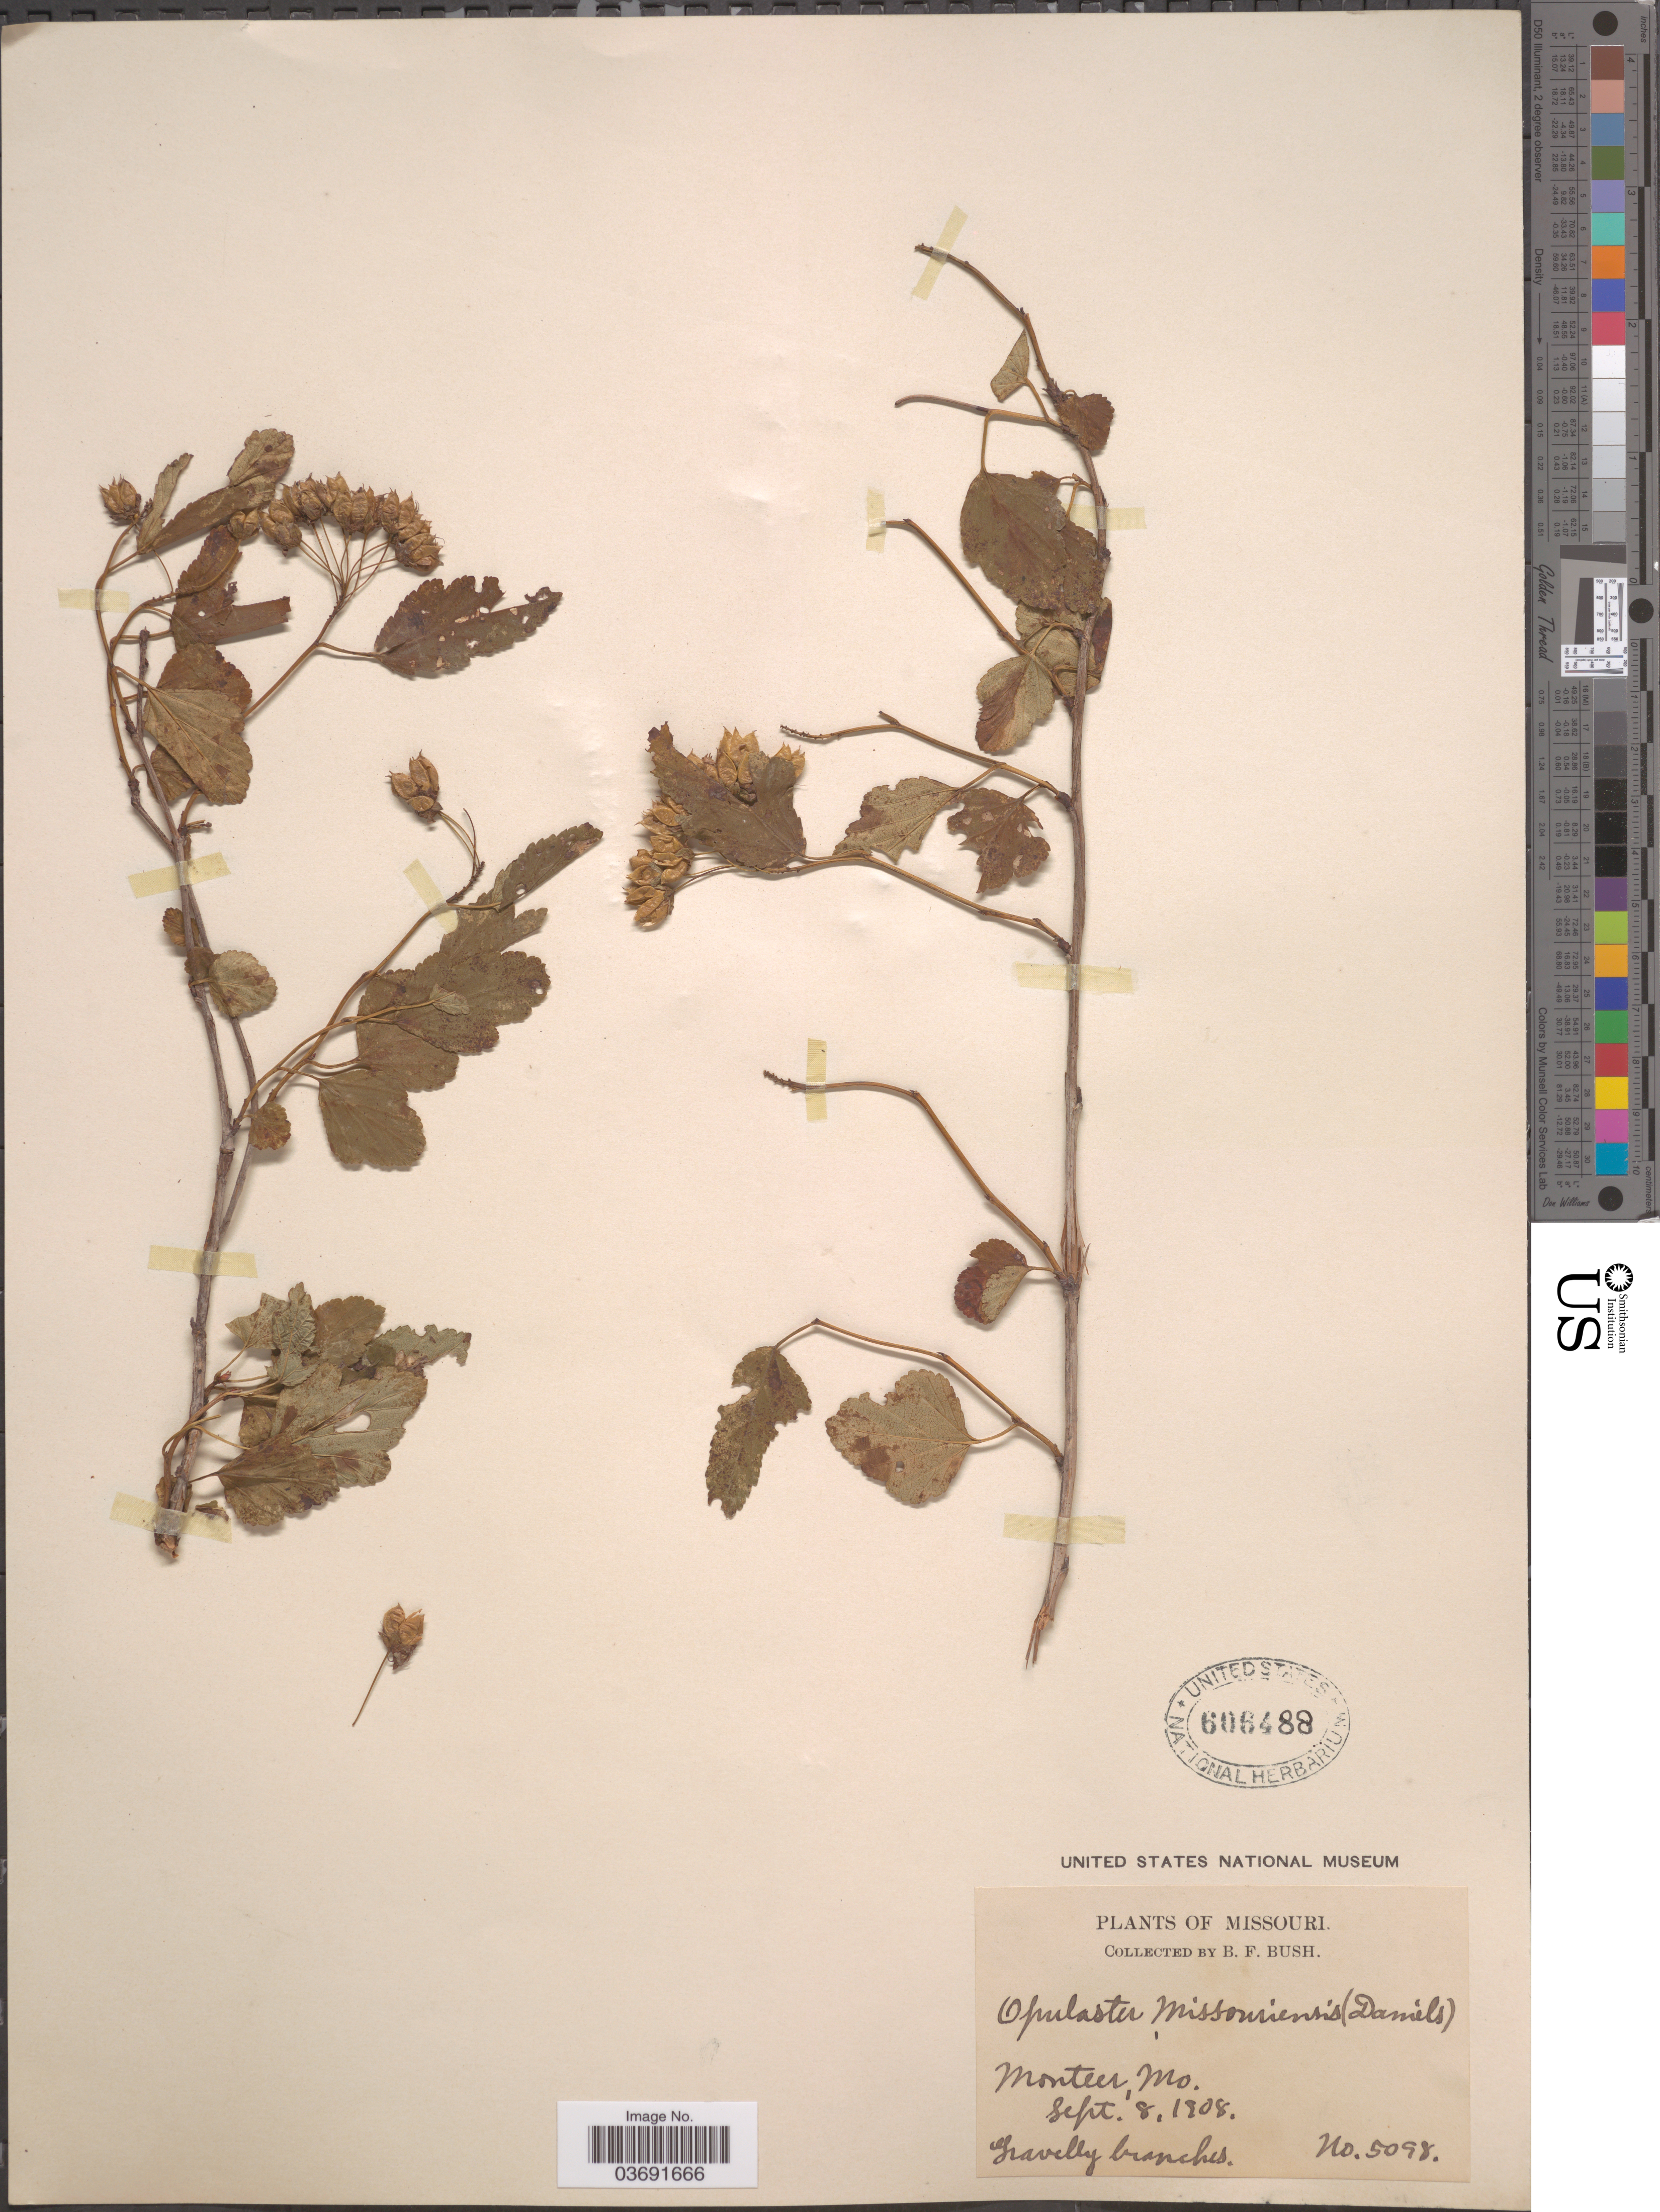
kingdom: Plantae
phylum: Tracheophyta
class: Magnoliopsida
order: Rosales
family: Rosaceae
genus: Physocarpus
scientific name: Physocarpus intermedius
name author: (Rydb.) C.K. Schneid.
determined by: Strong, Mark T., (BOT), Smithsonian Institution - National Museum of Natural History (UNITED STATES)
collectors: B. F. Bush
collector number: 5098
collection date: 1908-09-08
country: United States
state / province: Missouri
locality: Monteer.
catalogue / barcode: US 606488